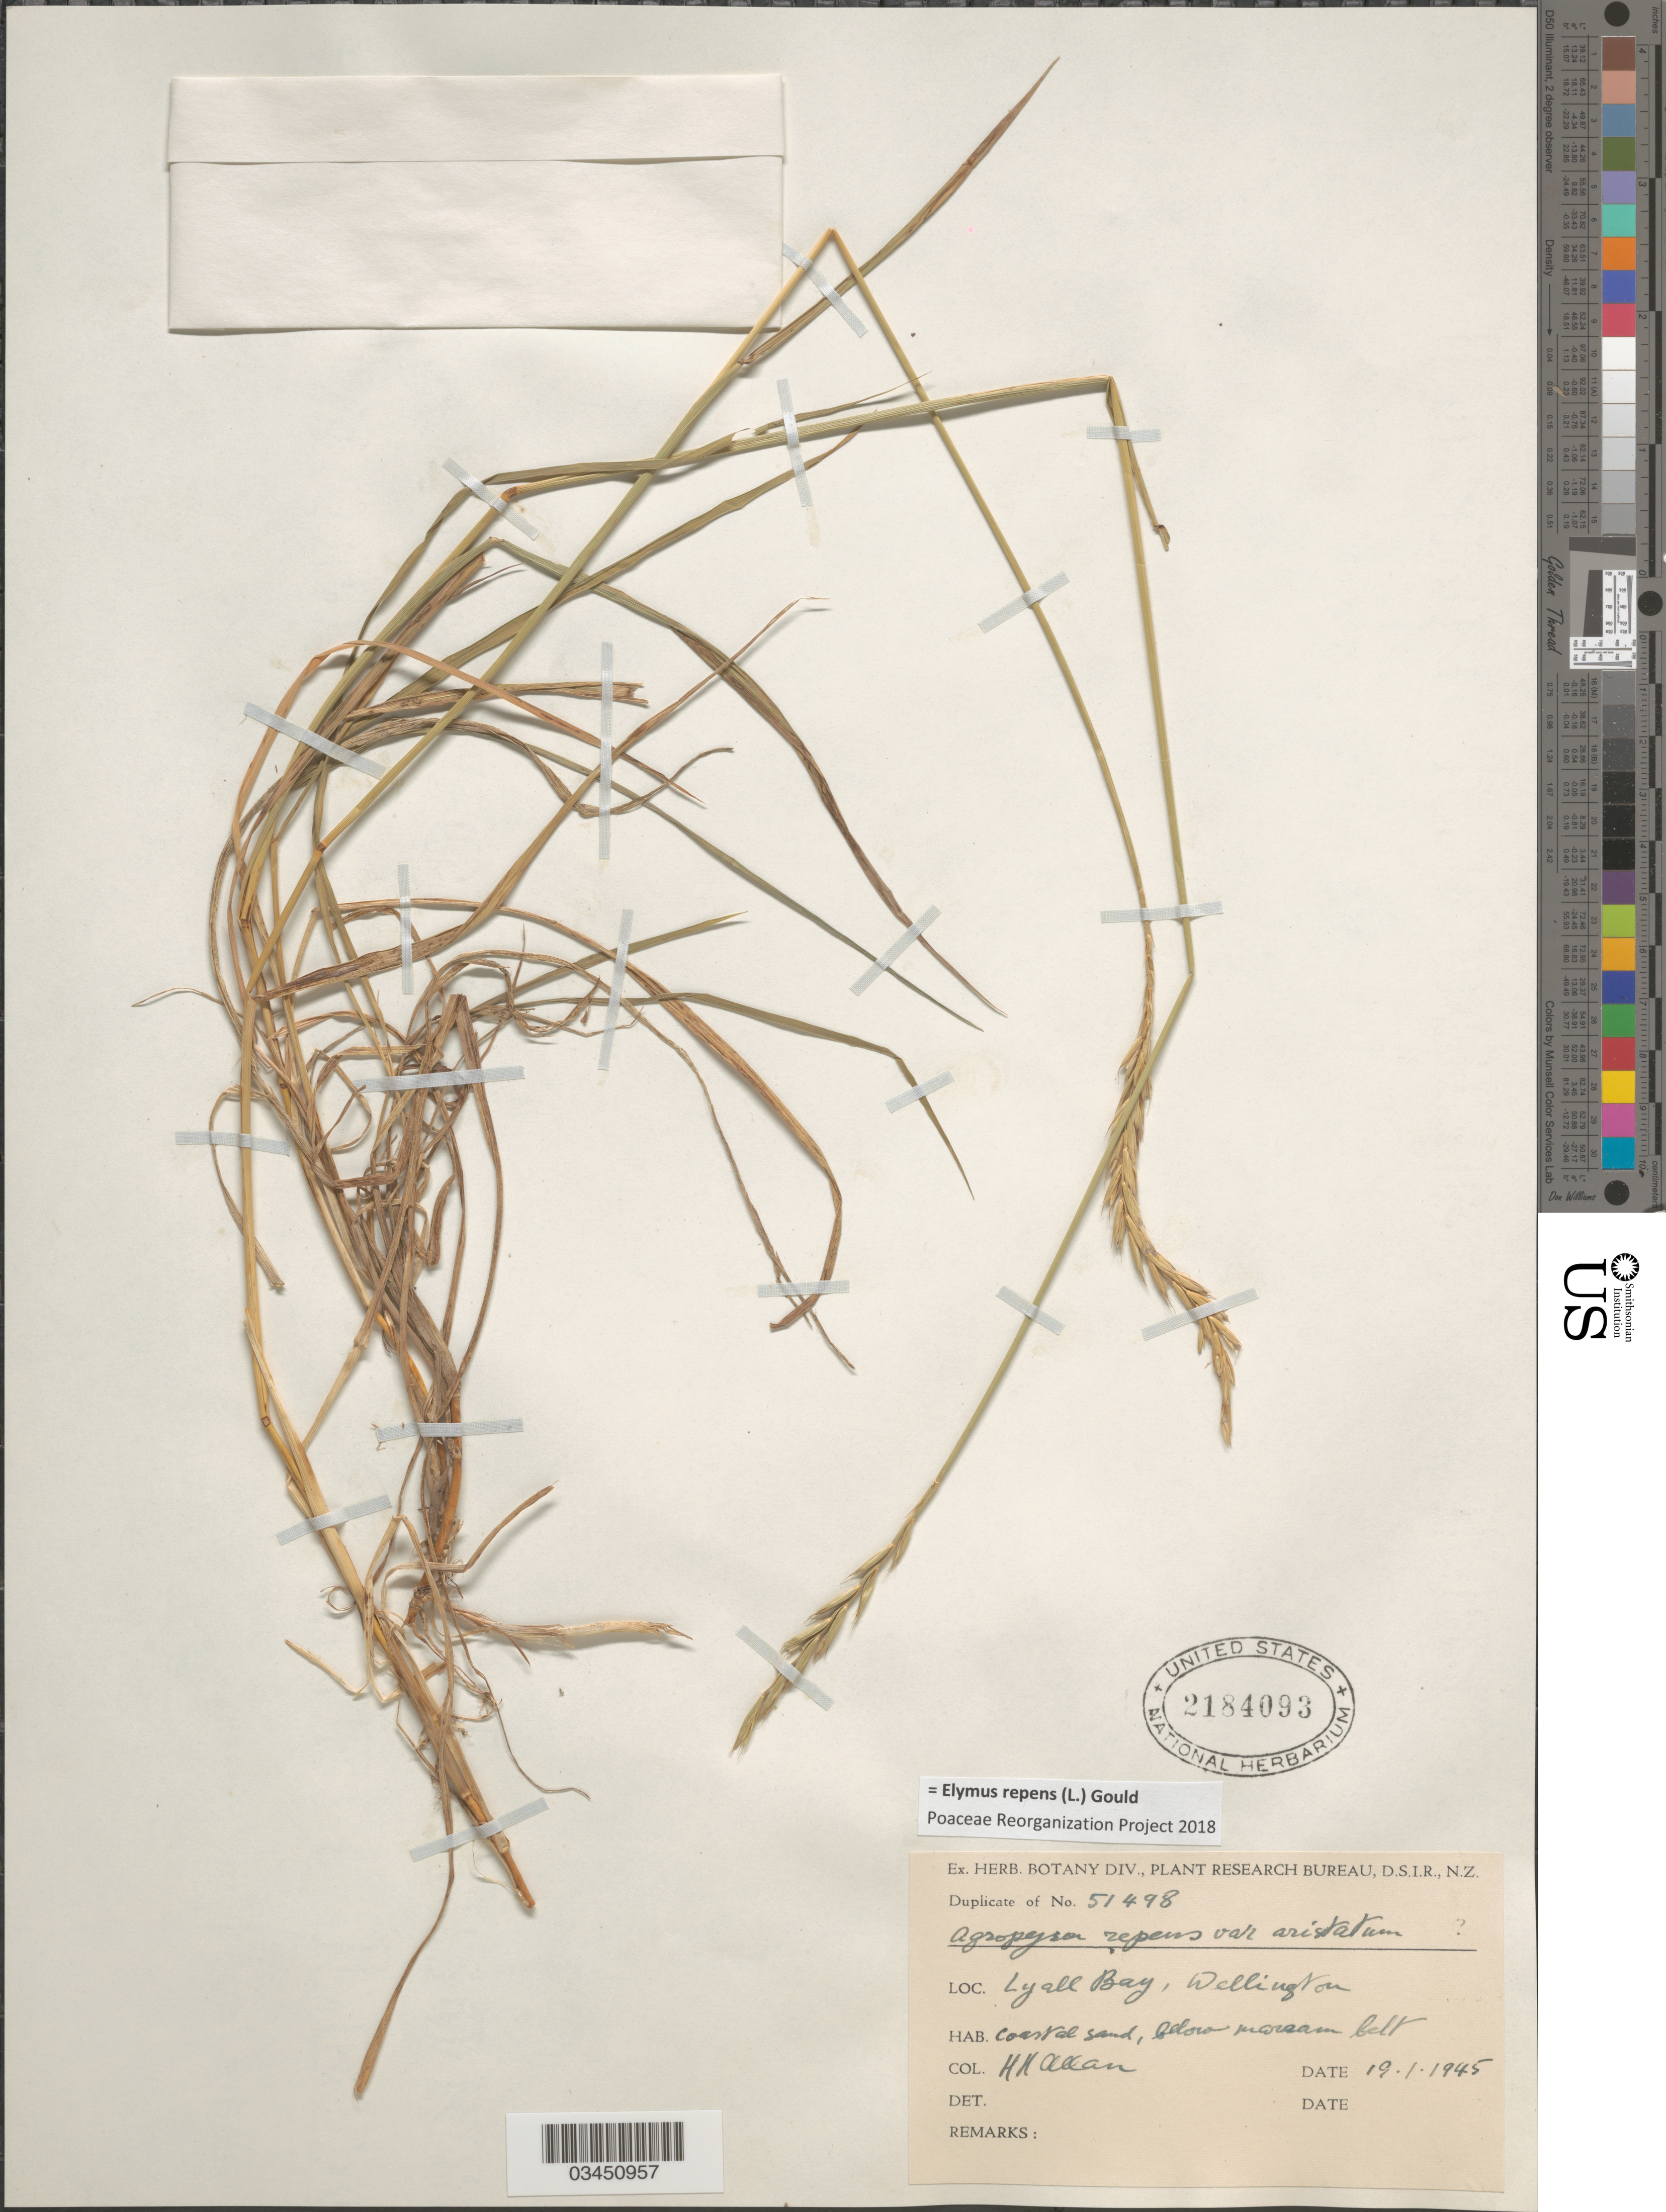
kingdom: Plantae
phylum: Tracheophyta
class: Liliopsida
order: Poales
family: Poaceae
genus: Elymus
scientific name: Elymus repens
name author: (L.) Gould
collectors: H. Allan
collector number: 51498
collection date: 1945-01-19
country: New Zealand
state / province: Wellington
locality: Lyall Bay.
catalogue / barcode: US 2184093